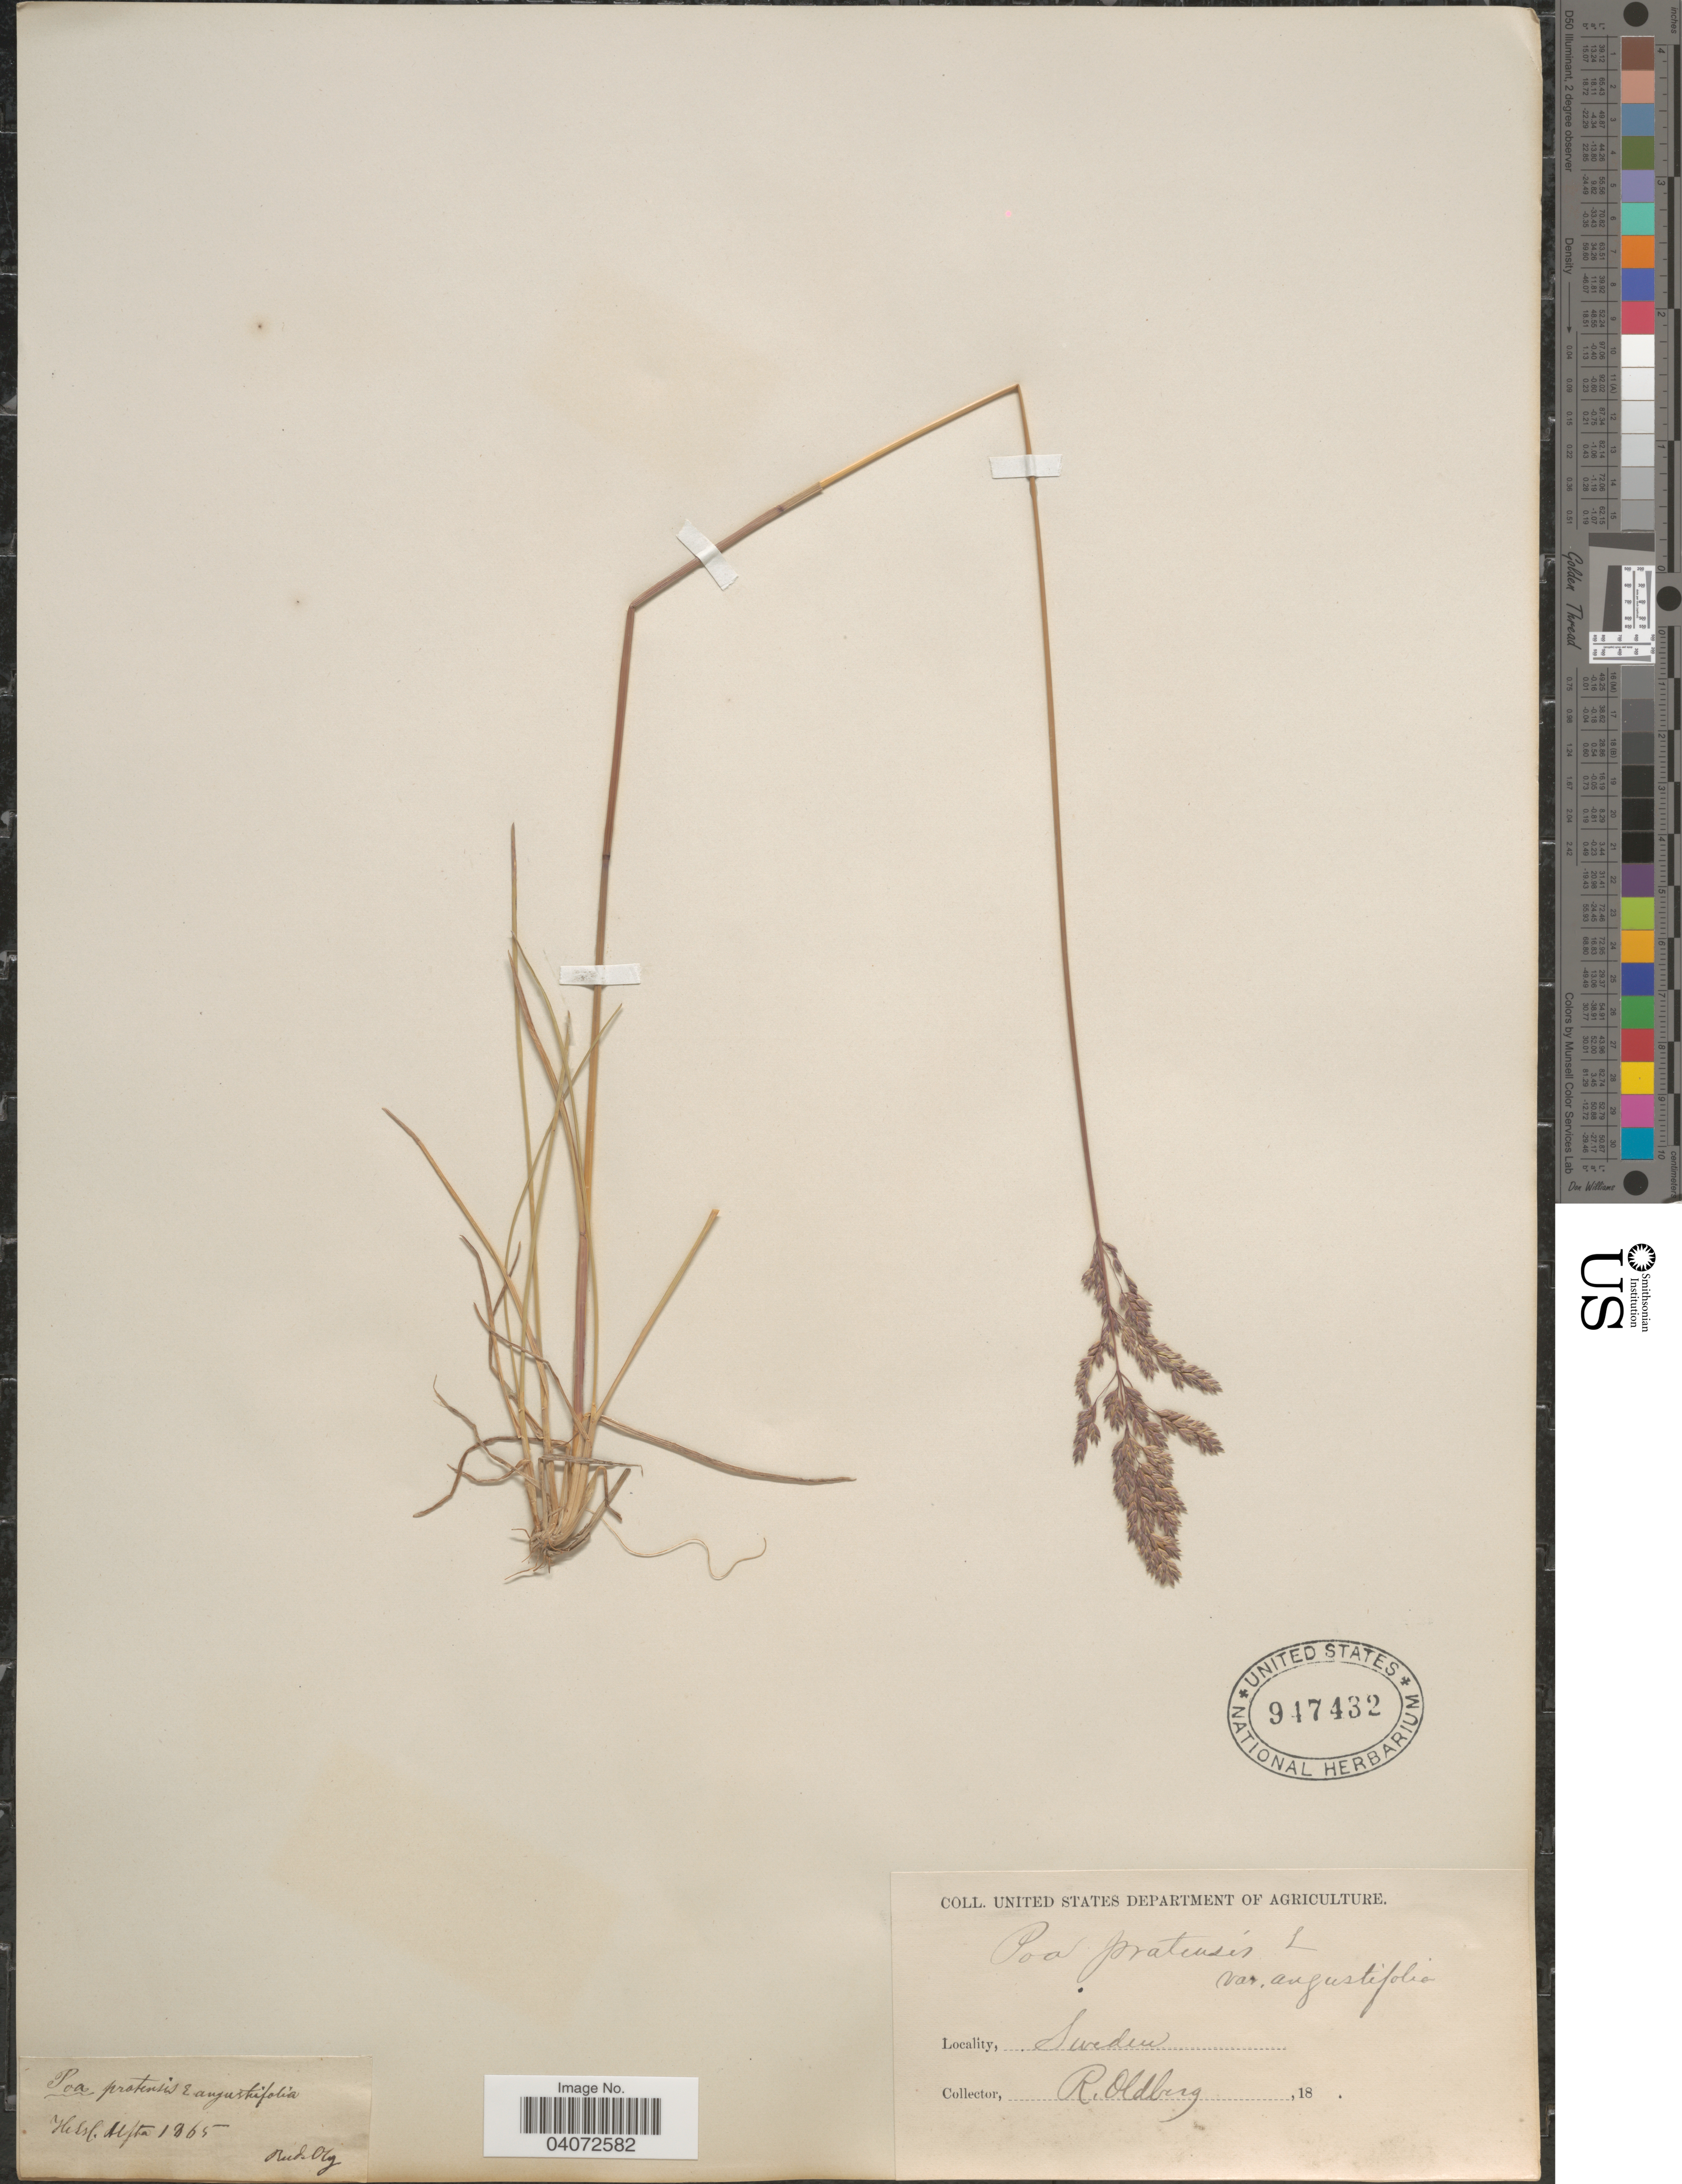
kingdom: Plantae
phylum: Tracheophyta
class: Liliopsida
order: Poales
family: Poaceae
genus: Poa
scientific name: Poa pratensis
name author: L.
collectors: R. Oldberg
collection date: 1865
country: Sweden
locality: Helsl, Alfta.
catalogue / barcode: US 947432